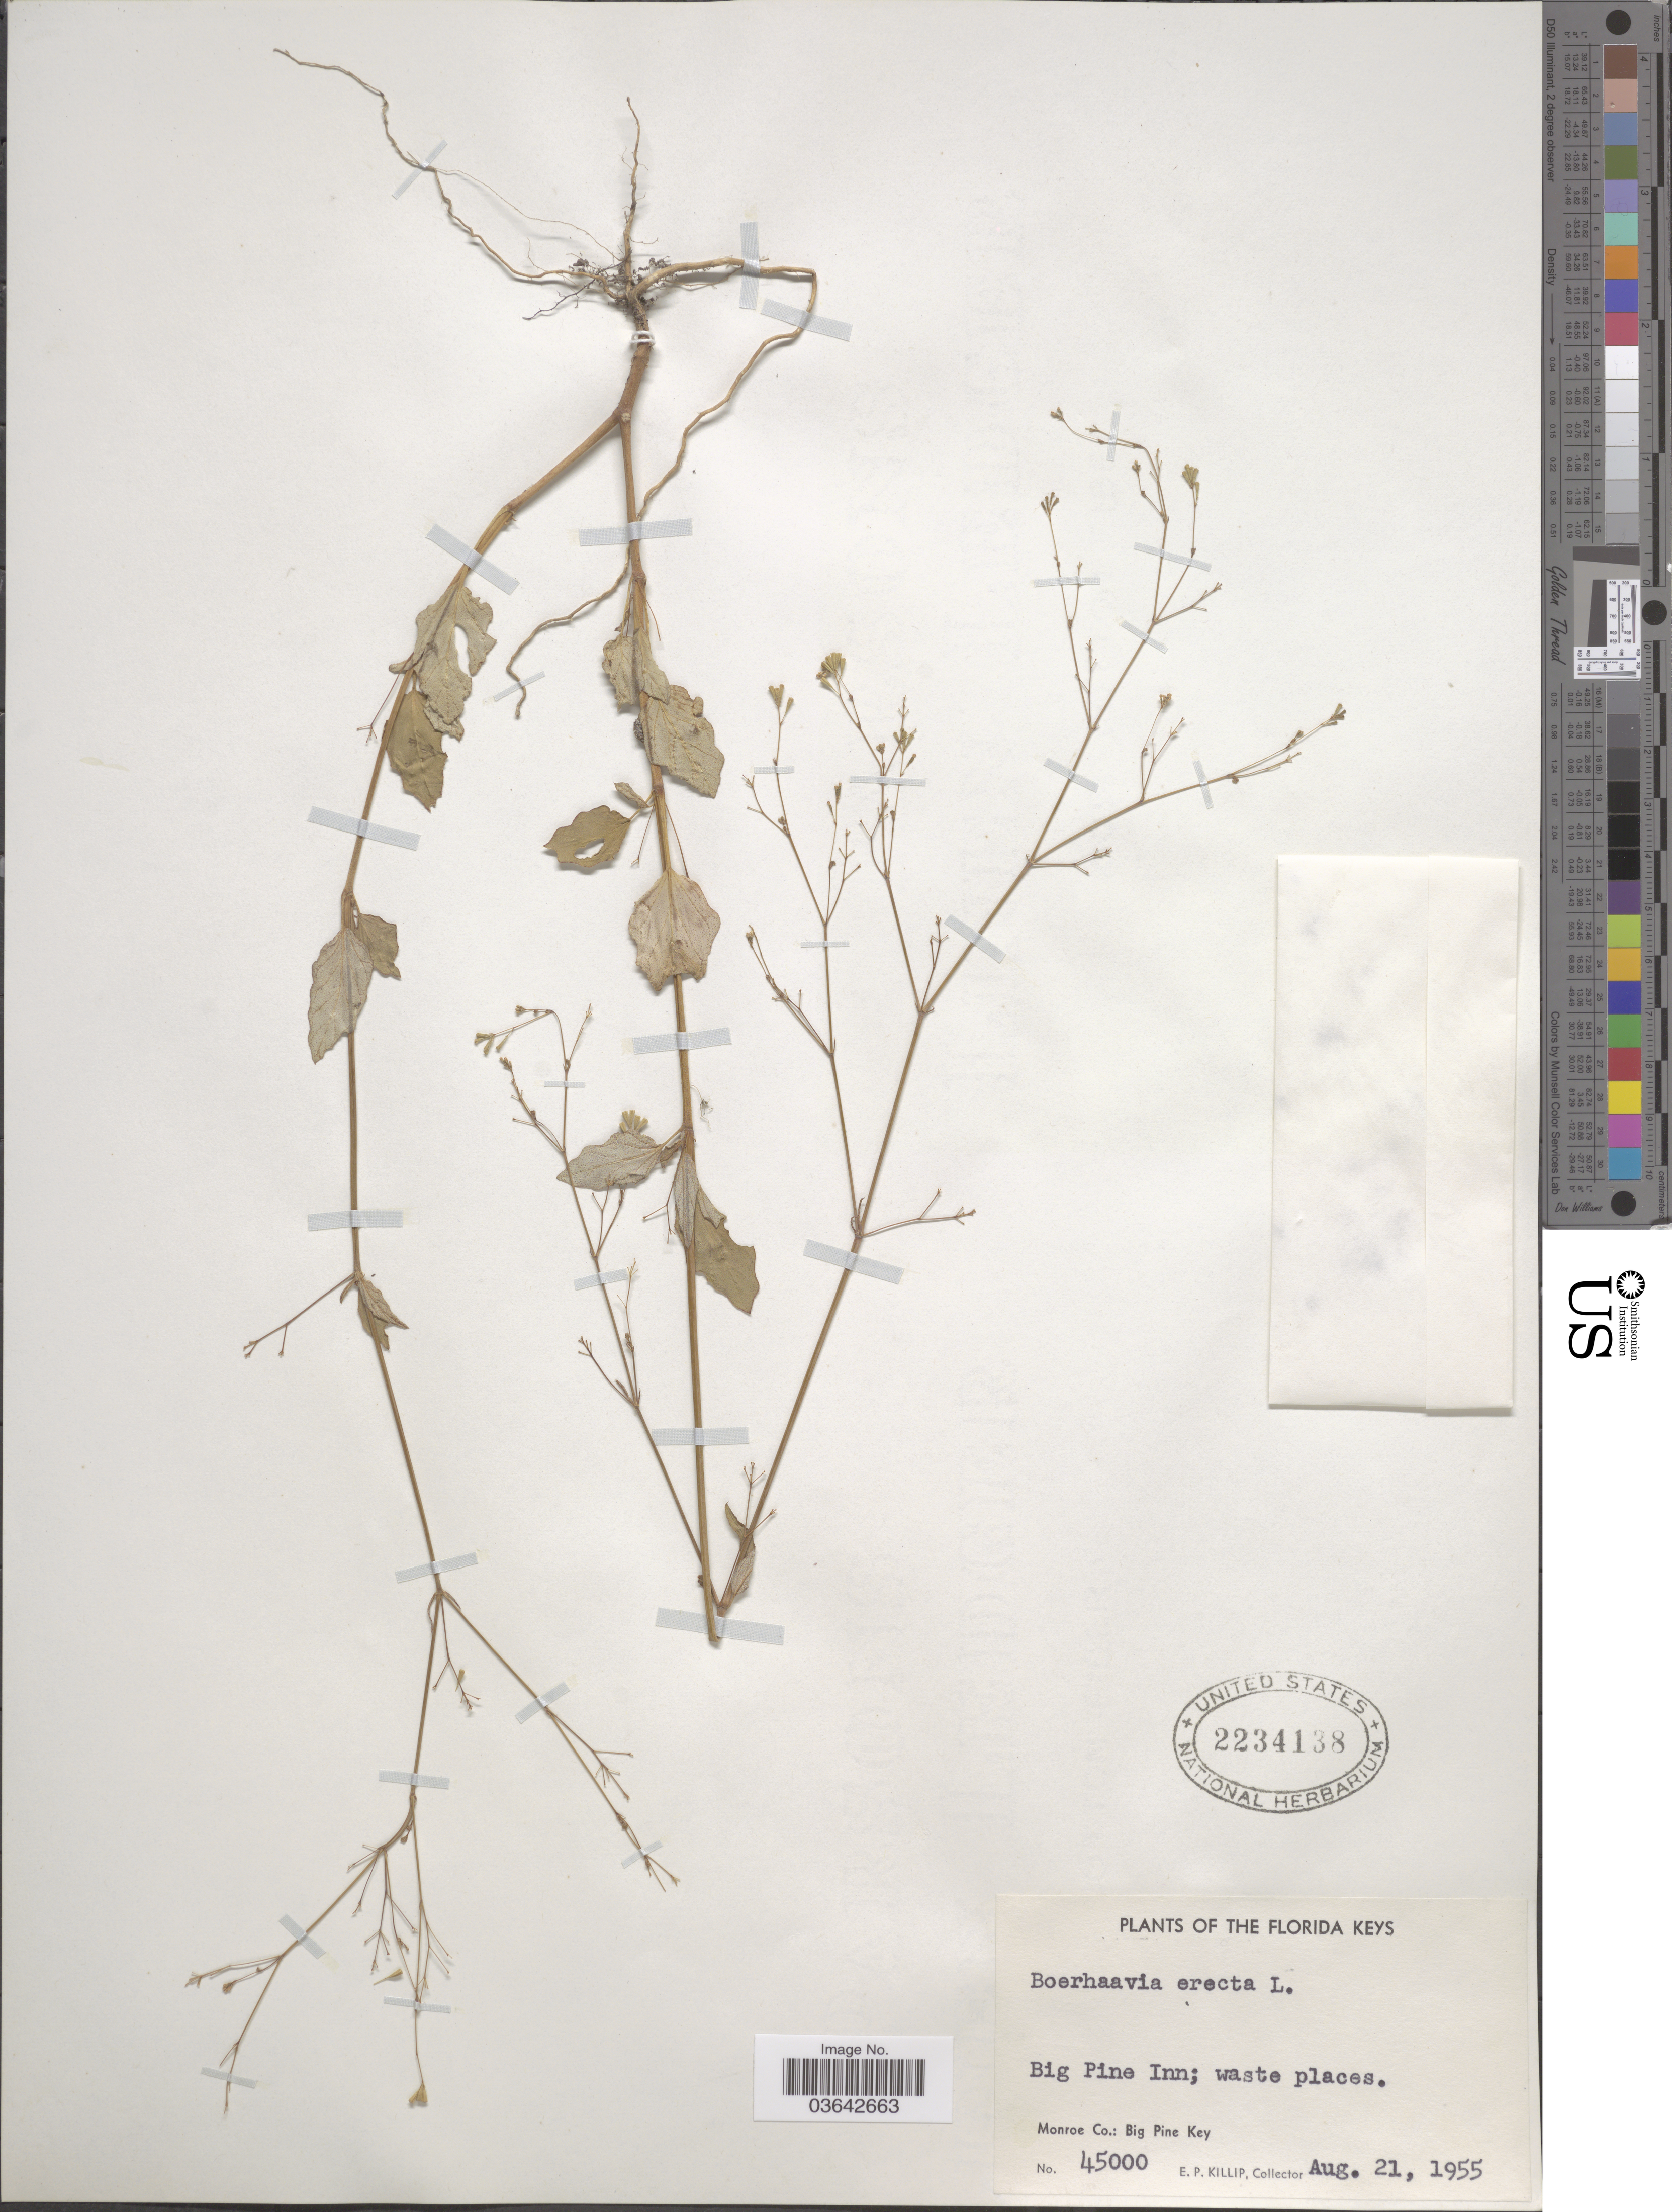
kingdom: Plantae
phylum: Tracheophyta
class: Magnoliopsida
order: Caryophyllales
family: Nyctaginaceae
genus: Boerhavia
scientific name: Boerhavia erecta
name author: L.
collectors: E. P. Killip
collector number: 45000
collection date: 1955-08-21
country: United States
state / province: Florida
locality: The Florida Keys. Big Pine Inn. Monroe Co.: Big Pine Key.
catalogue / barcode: US 2234138